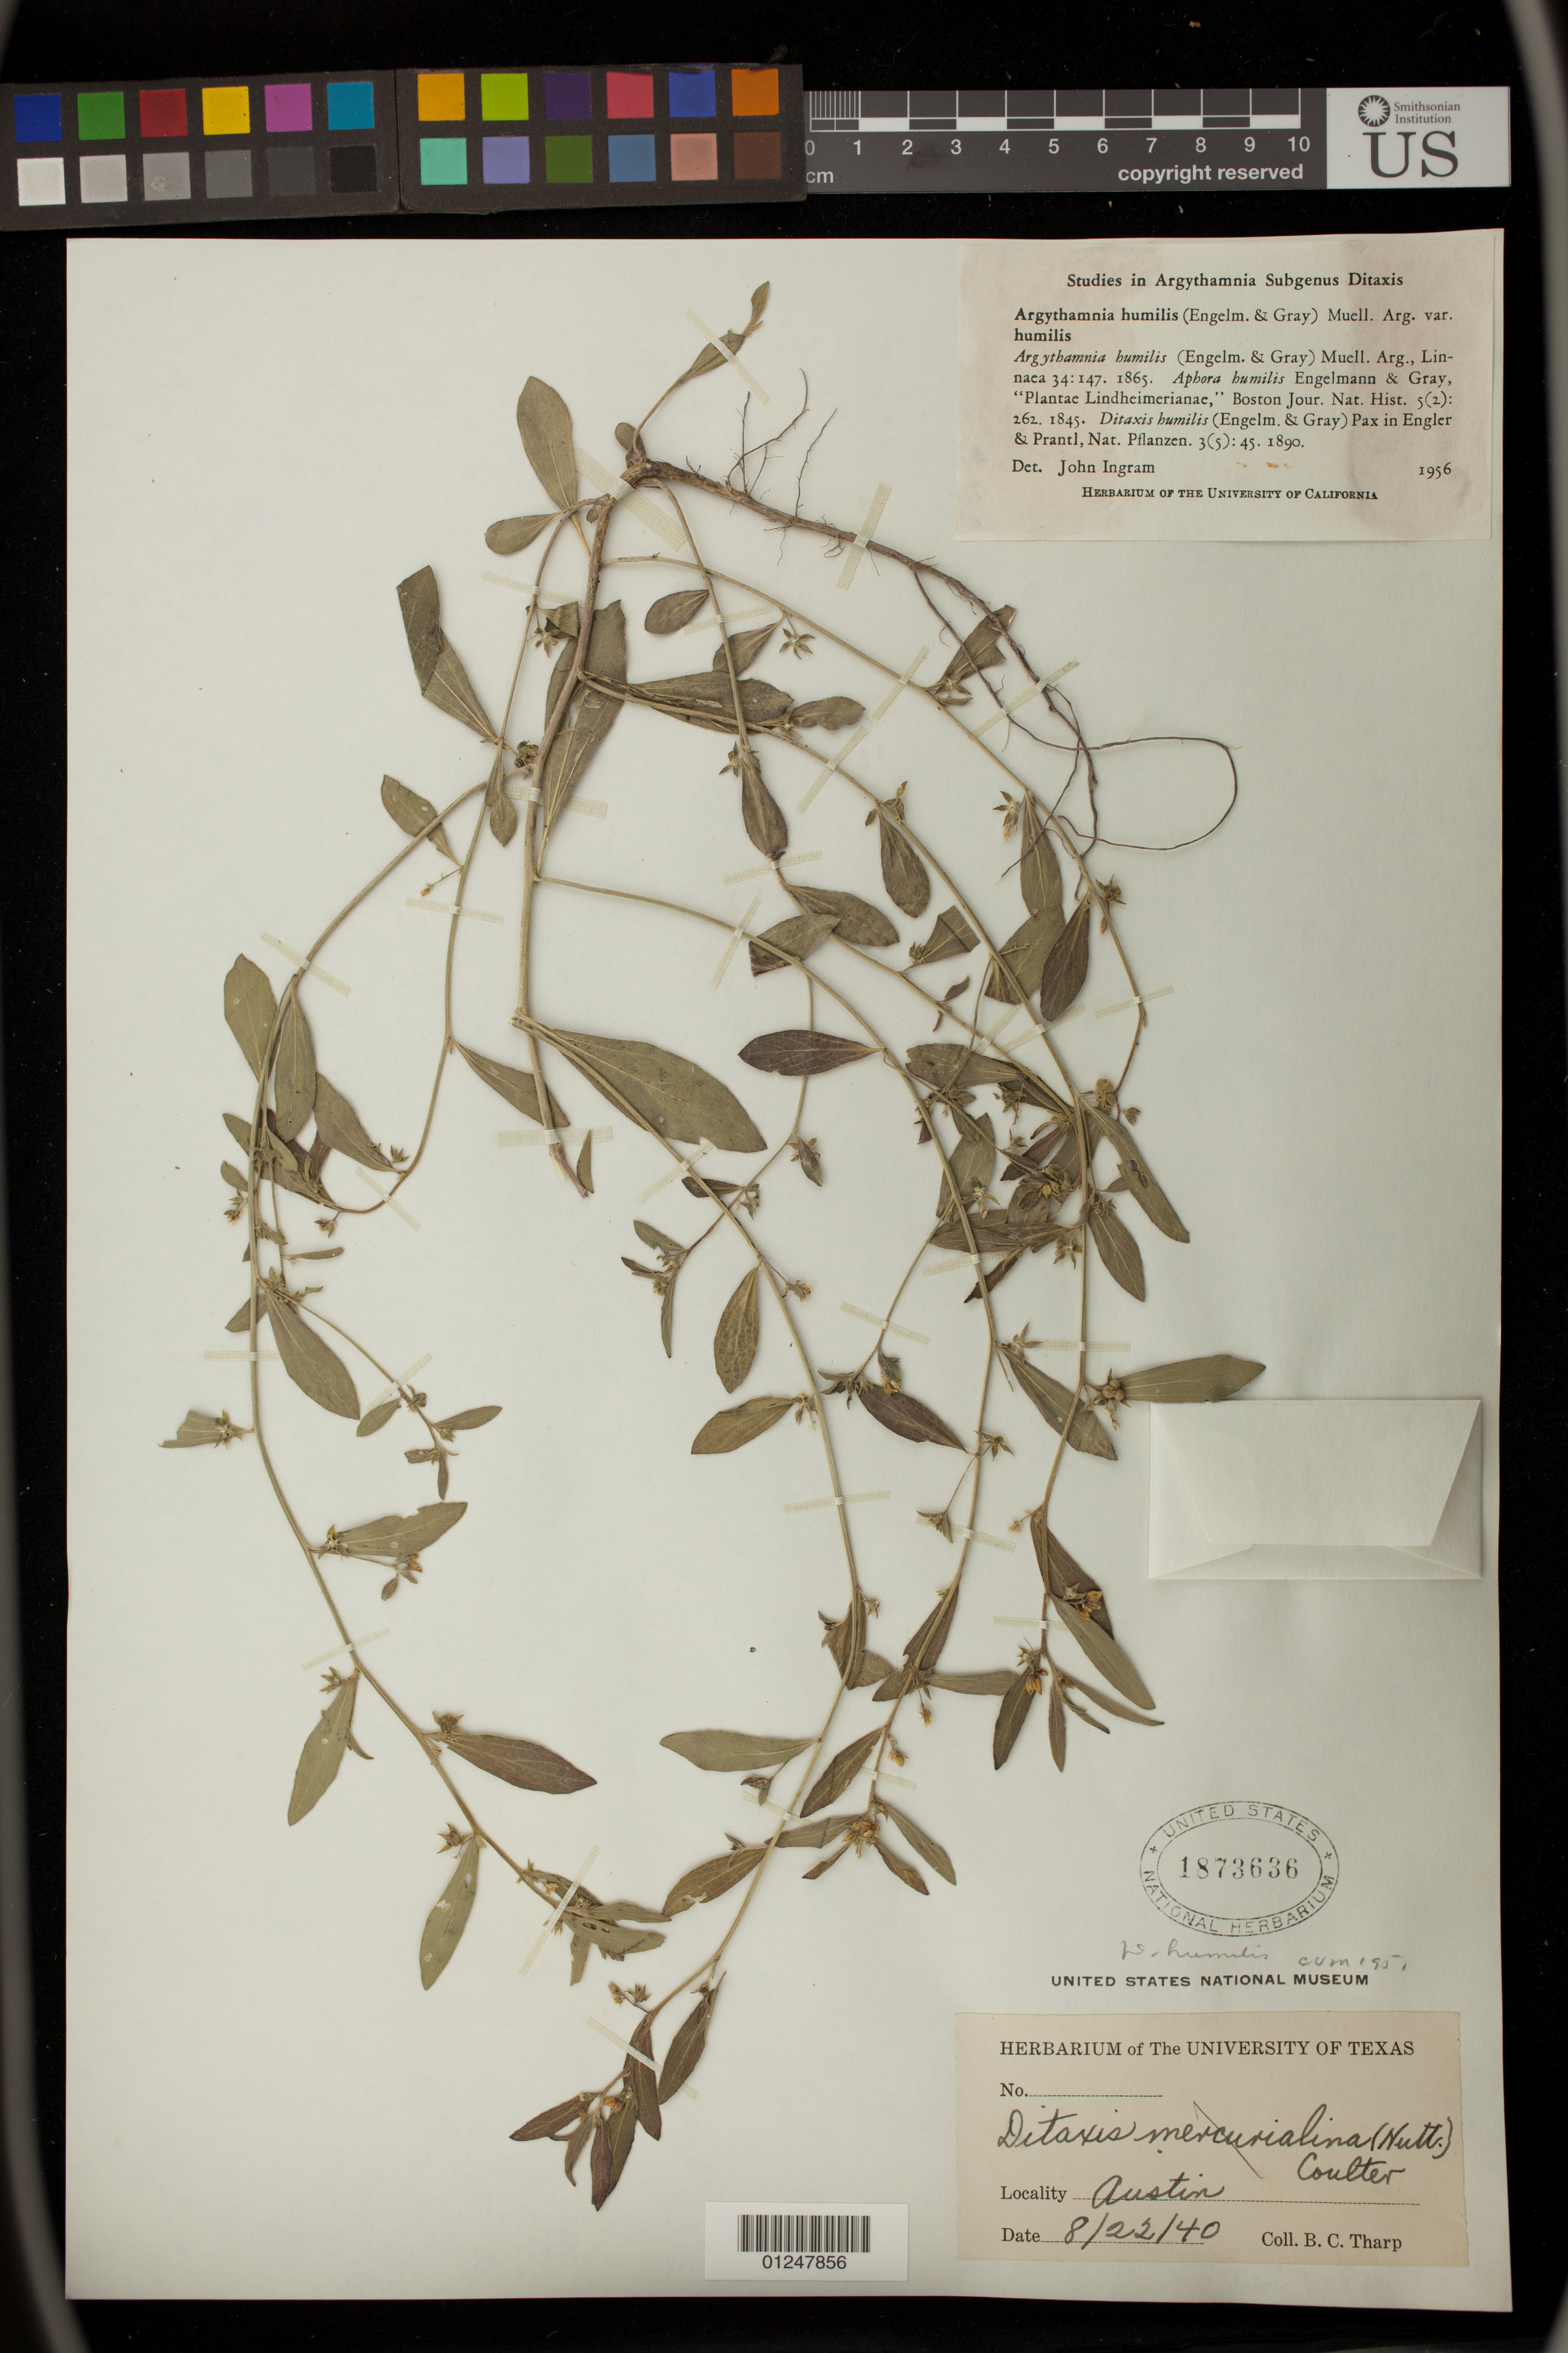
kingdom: Plantae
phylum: Tracheophyta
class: Magnoliopsida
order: Malpighiales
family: Euphorbiaceae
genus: Argythamnia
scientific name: Argythamnia humilis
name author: (Engelm. & A. Gray) Müll. Arg.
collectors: B. C. Tharp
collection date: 1940-08-22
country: United States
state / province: Texas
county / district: Travis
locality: Austin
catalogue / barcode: US 1873636